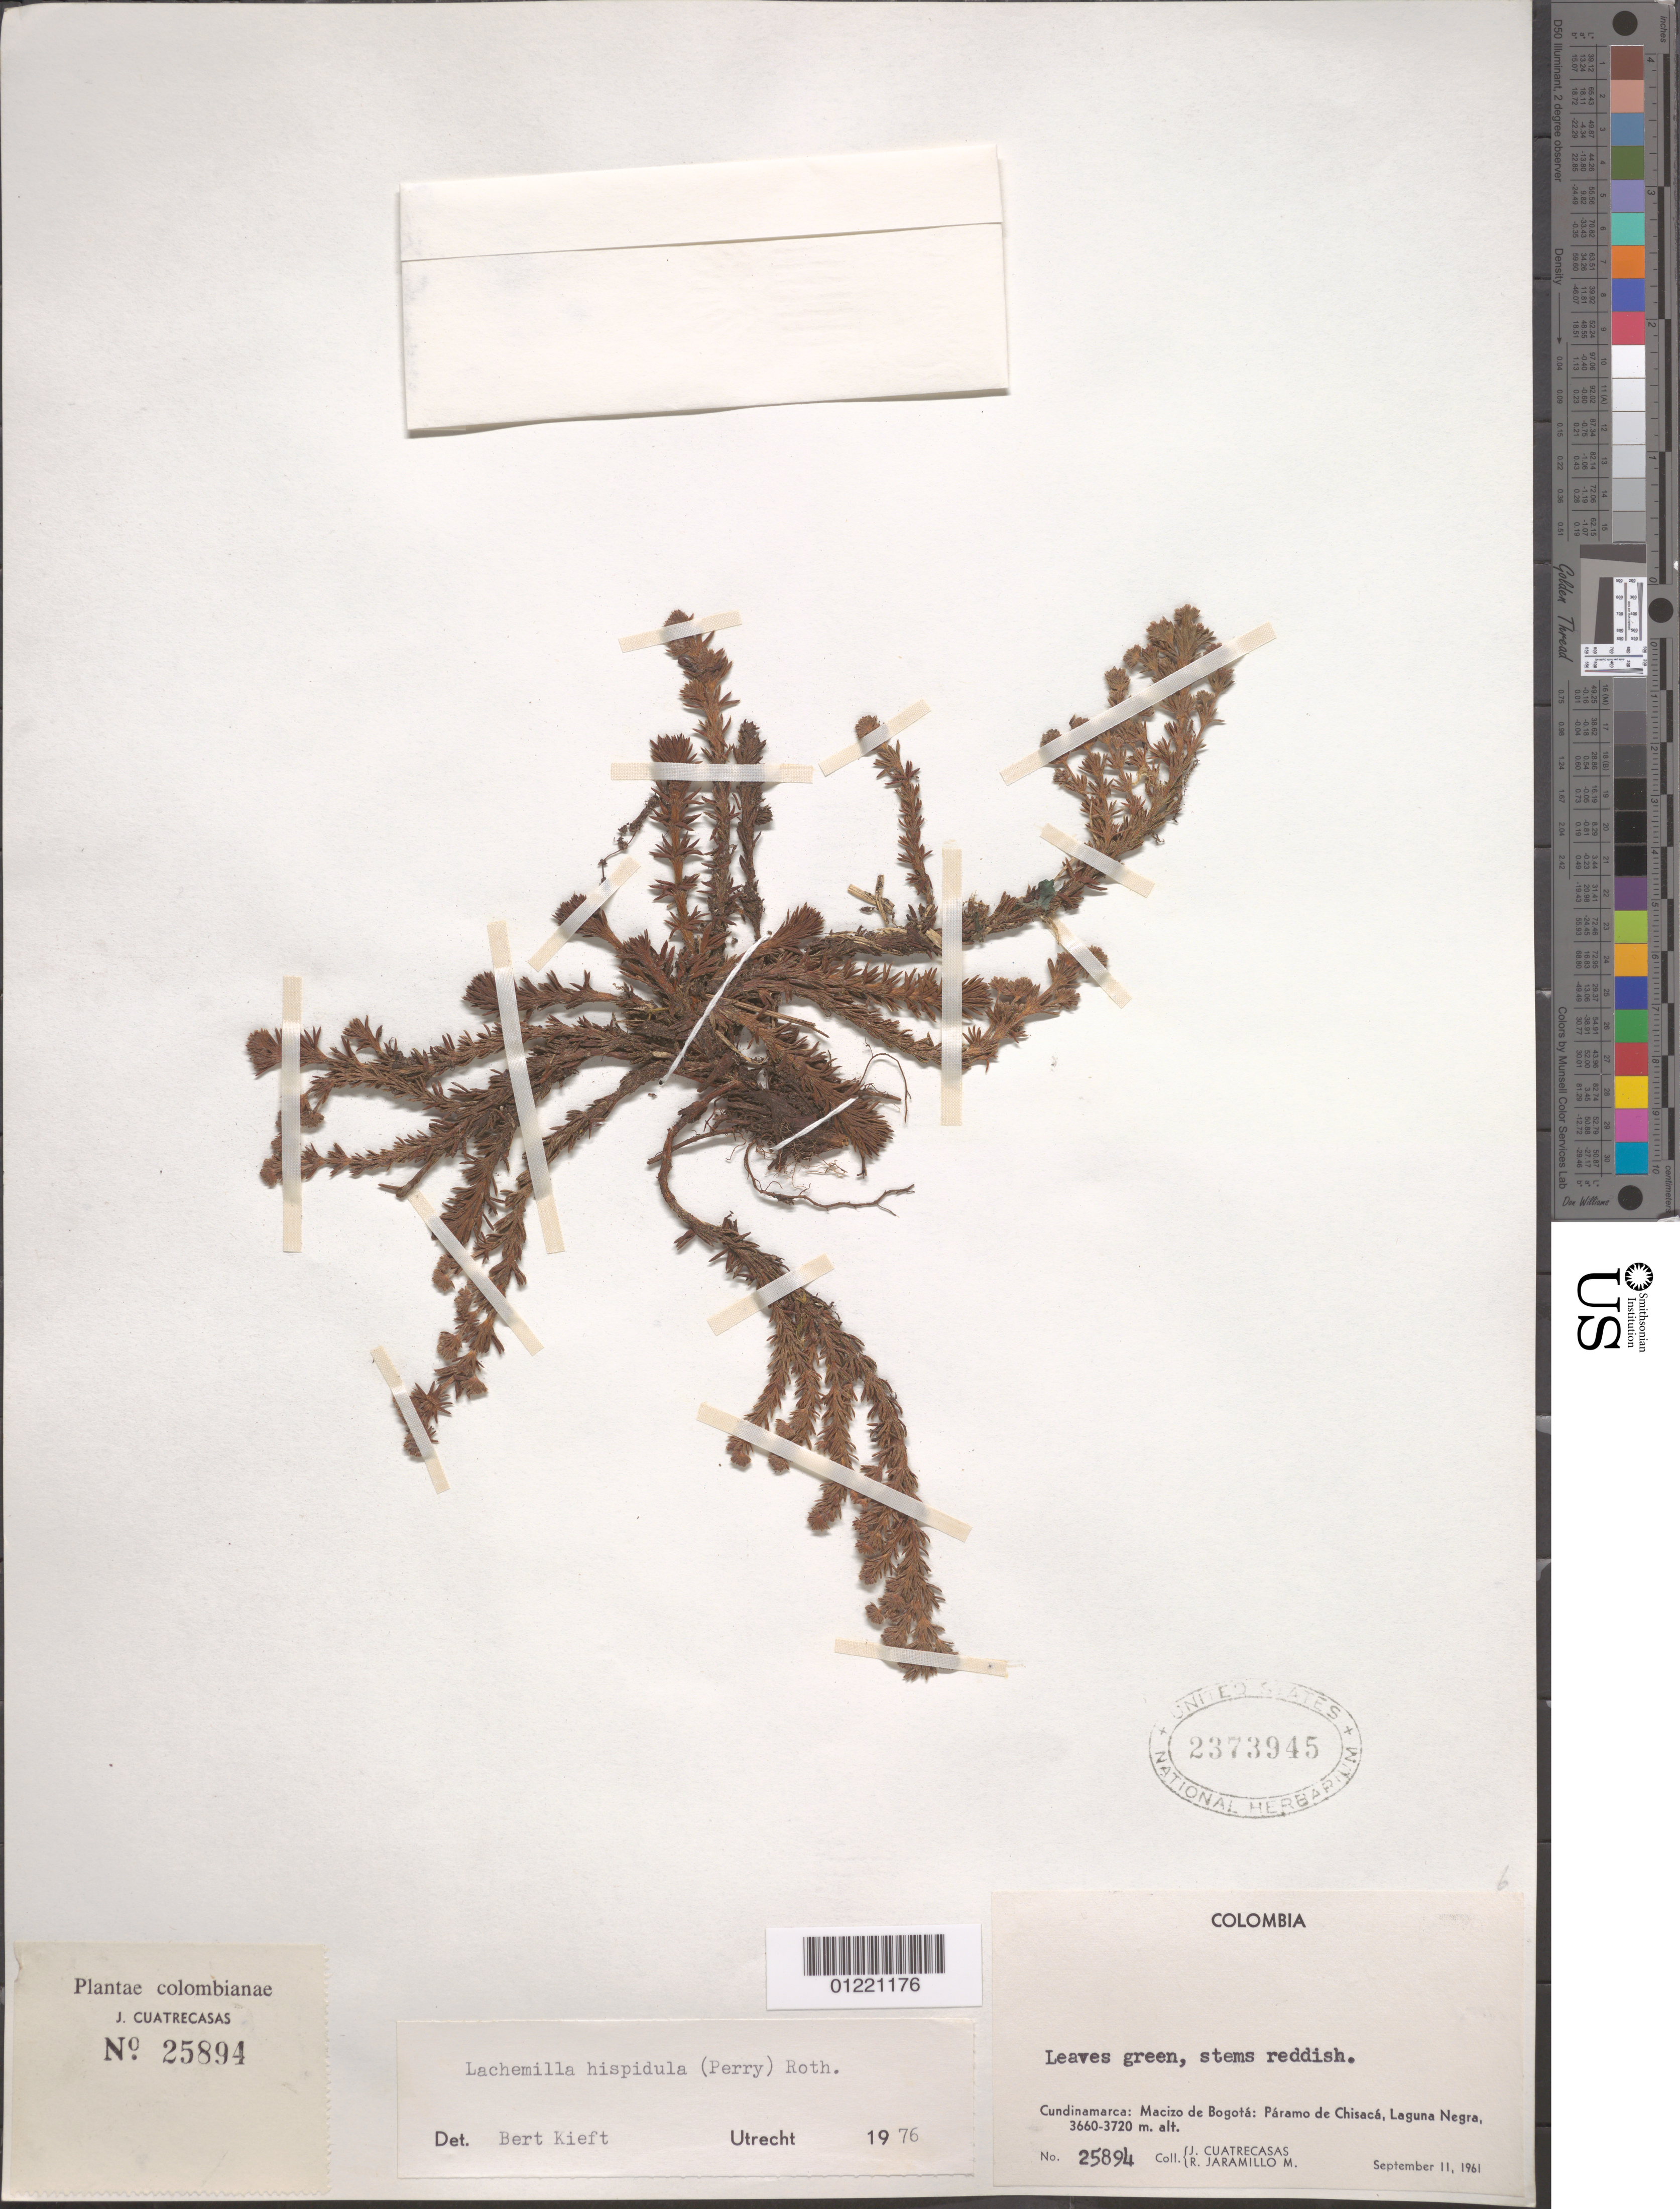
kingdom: Plantae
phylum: Tracheophyta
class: Magnoliopsida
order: Rosales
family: Rosaceae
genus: Lachemilla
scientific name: Lachemilla hispidula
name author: (L.M. Perry) Rothm.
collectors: J. Cuatrecasas & R. Jaramillo M.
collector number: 25894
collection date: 1961-09-11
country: Colombia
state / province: Cundinamarca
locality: Macizo de Bogota: Paramo de Chisaca, Laguna Negra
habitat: paramo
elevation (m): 3660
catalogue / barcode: US 2373945